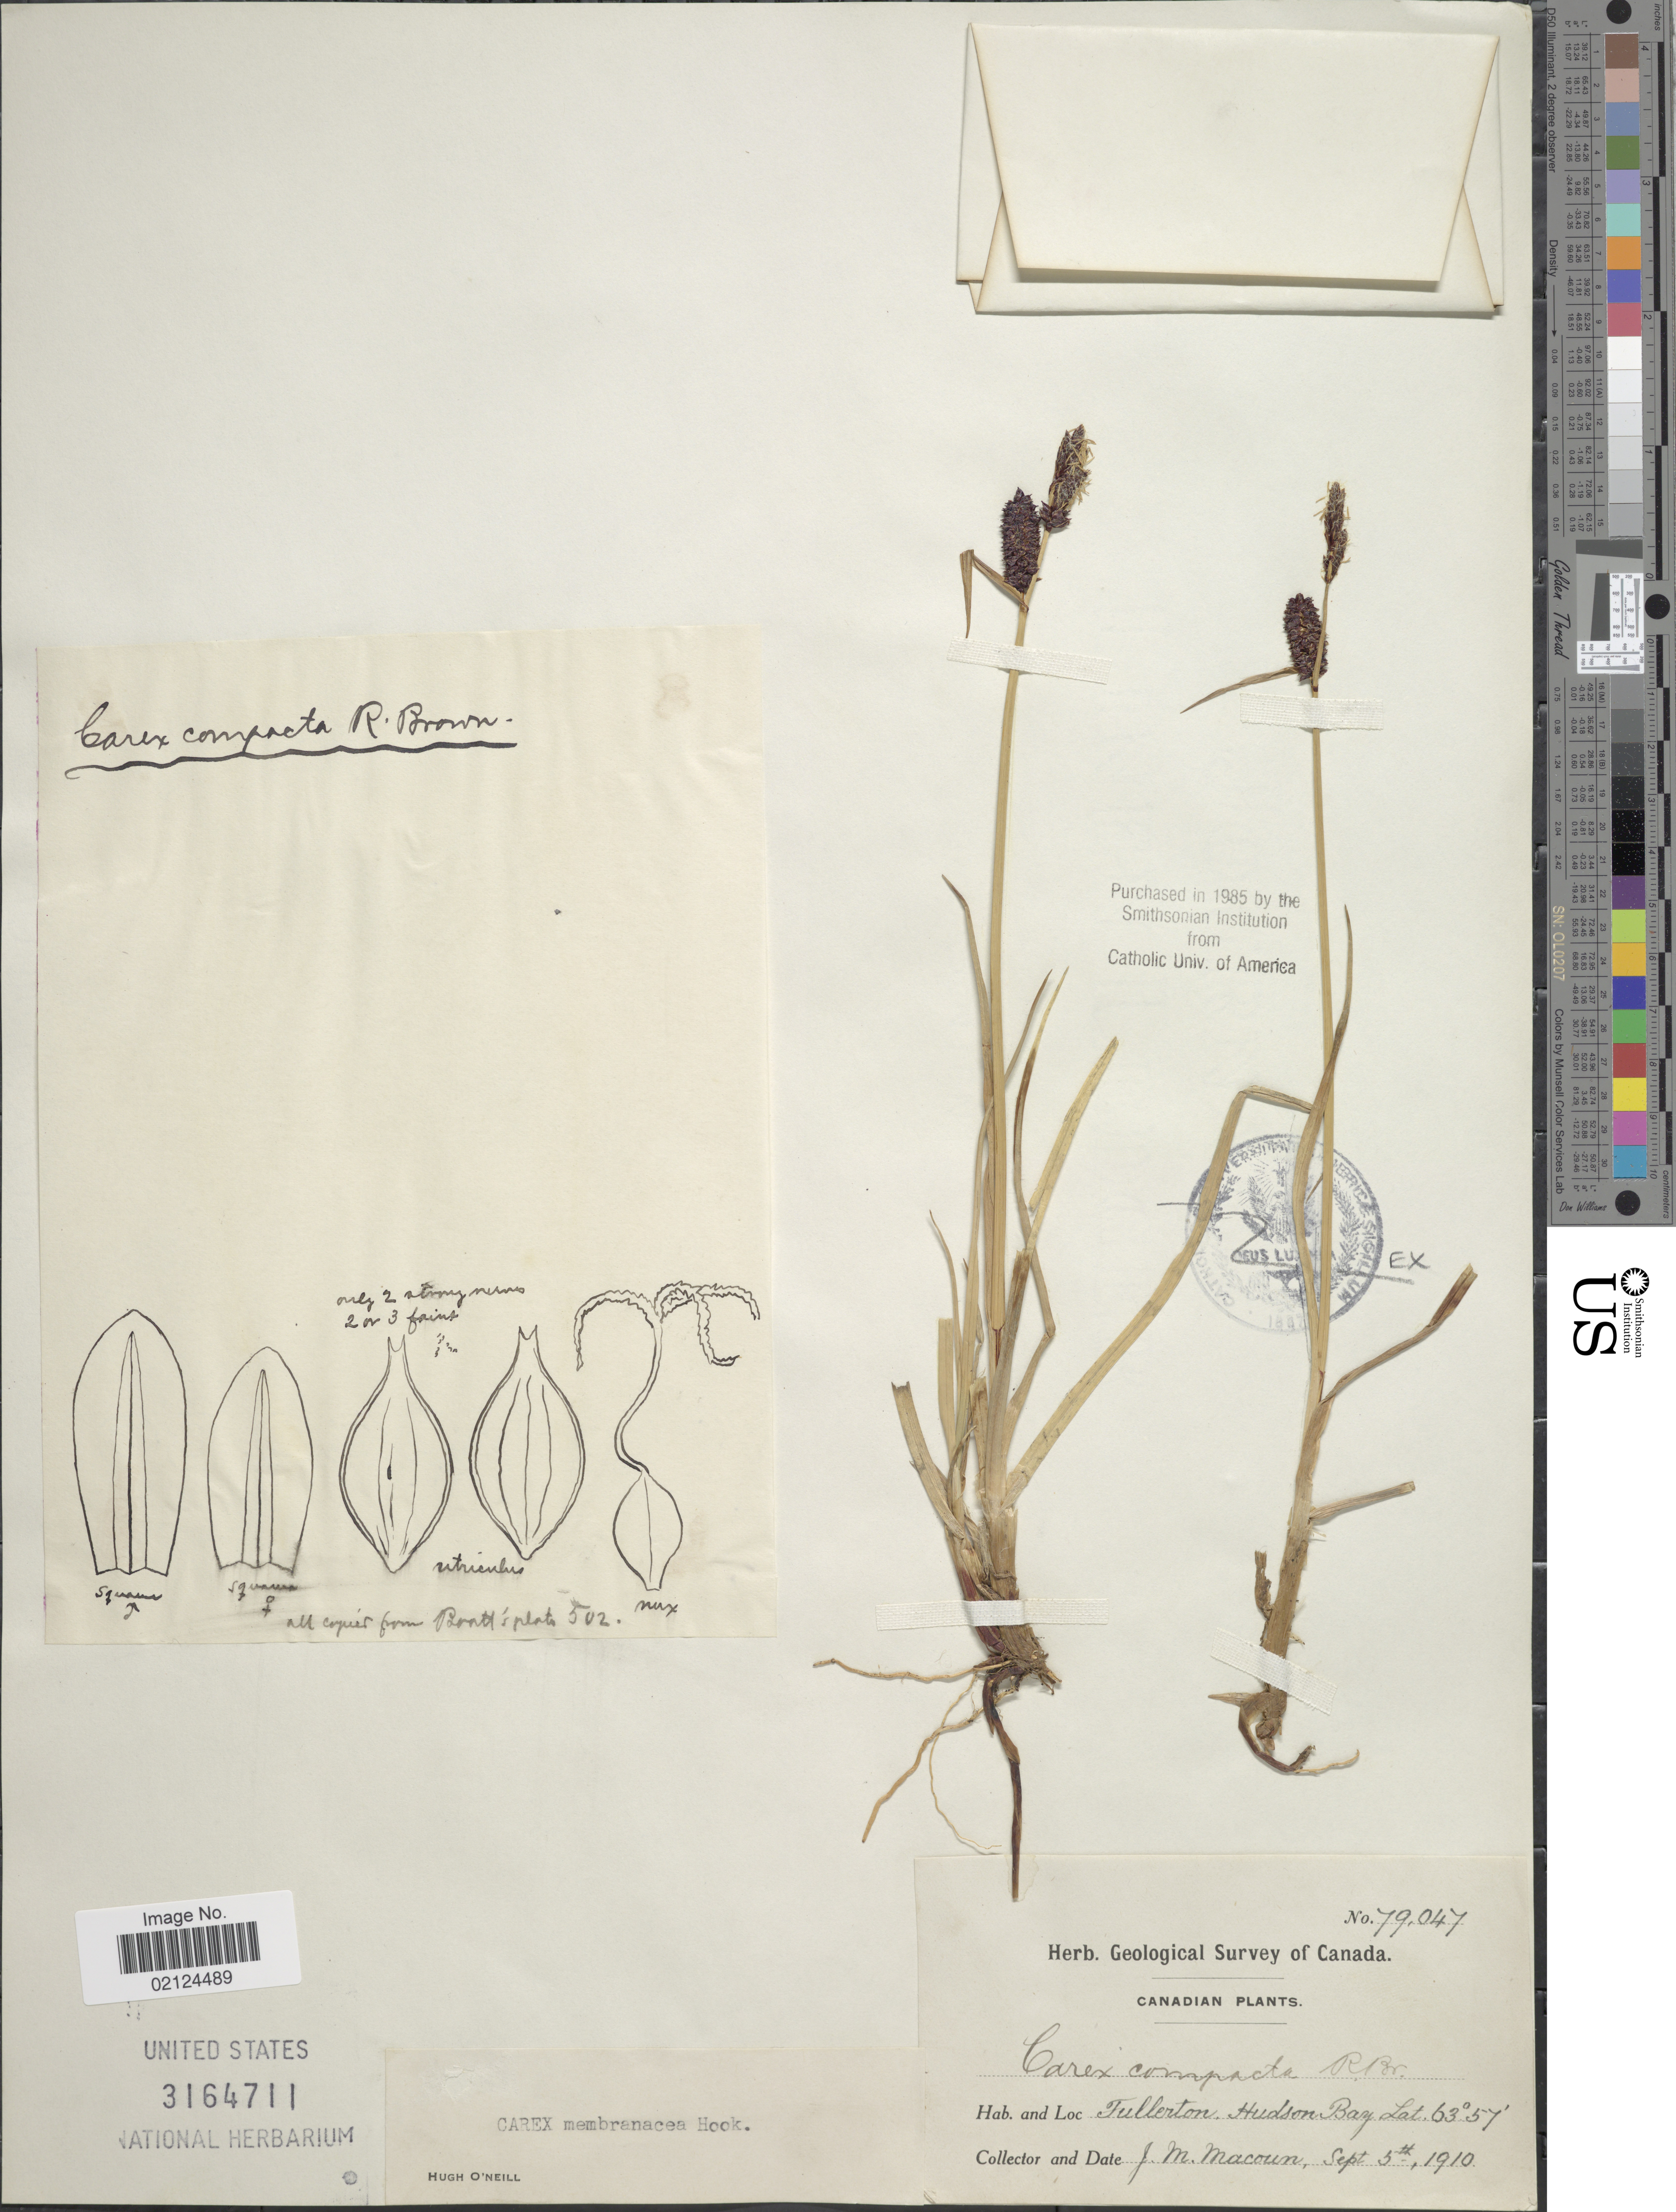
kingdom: Plantae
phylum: Tracheophyta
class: Liliopsida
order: Poales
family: Cyperaceae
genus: Carex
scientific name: Carex membranacea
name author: Hook.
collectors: J. M. Macoun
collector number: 79047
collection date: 1910-09-05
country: Canada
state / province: Nunavut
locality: Fullerton, Hudson Bay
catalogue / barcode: US 3164711